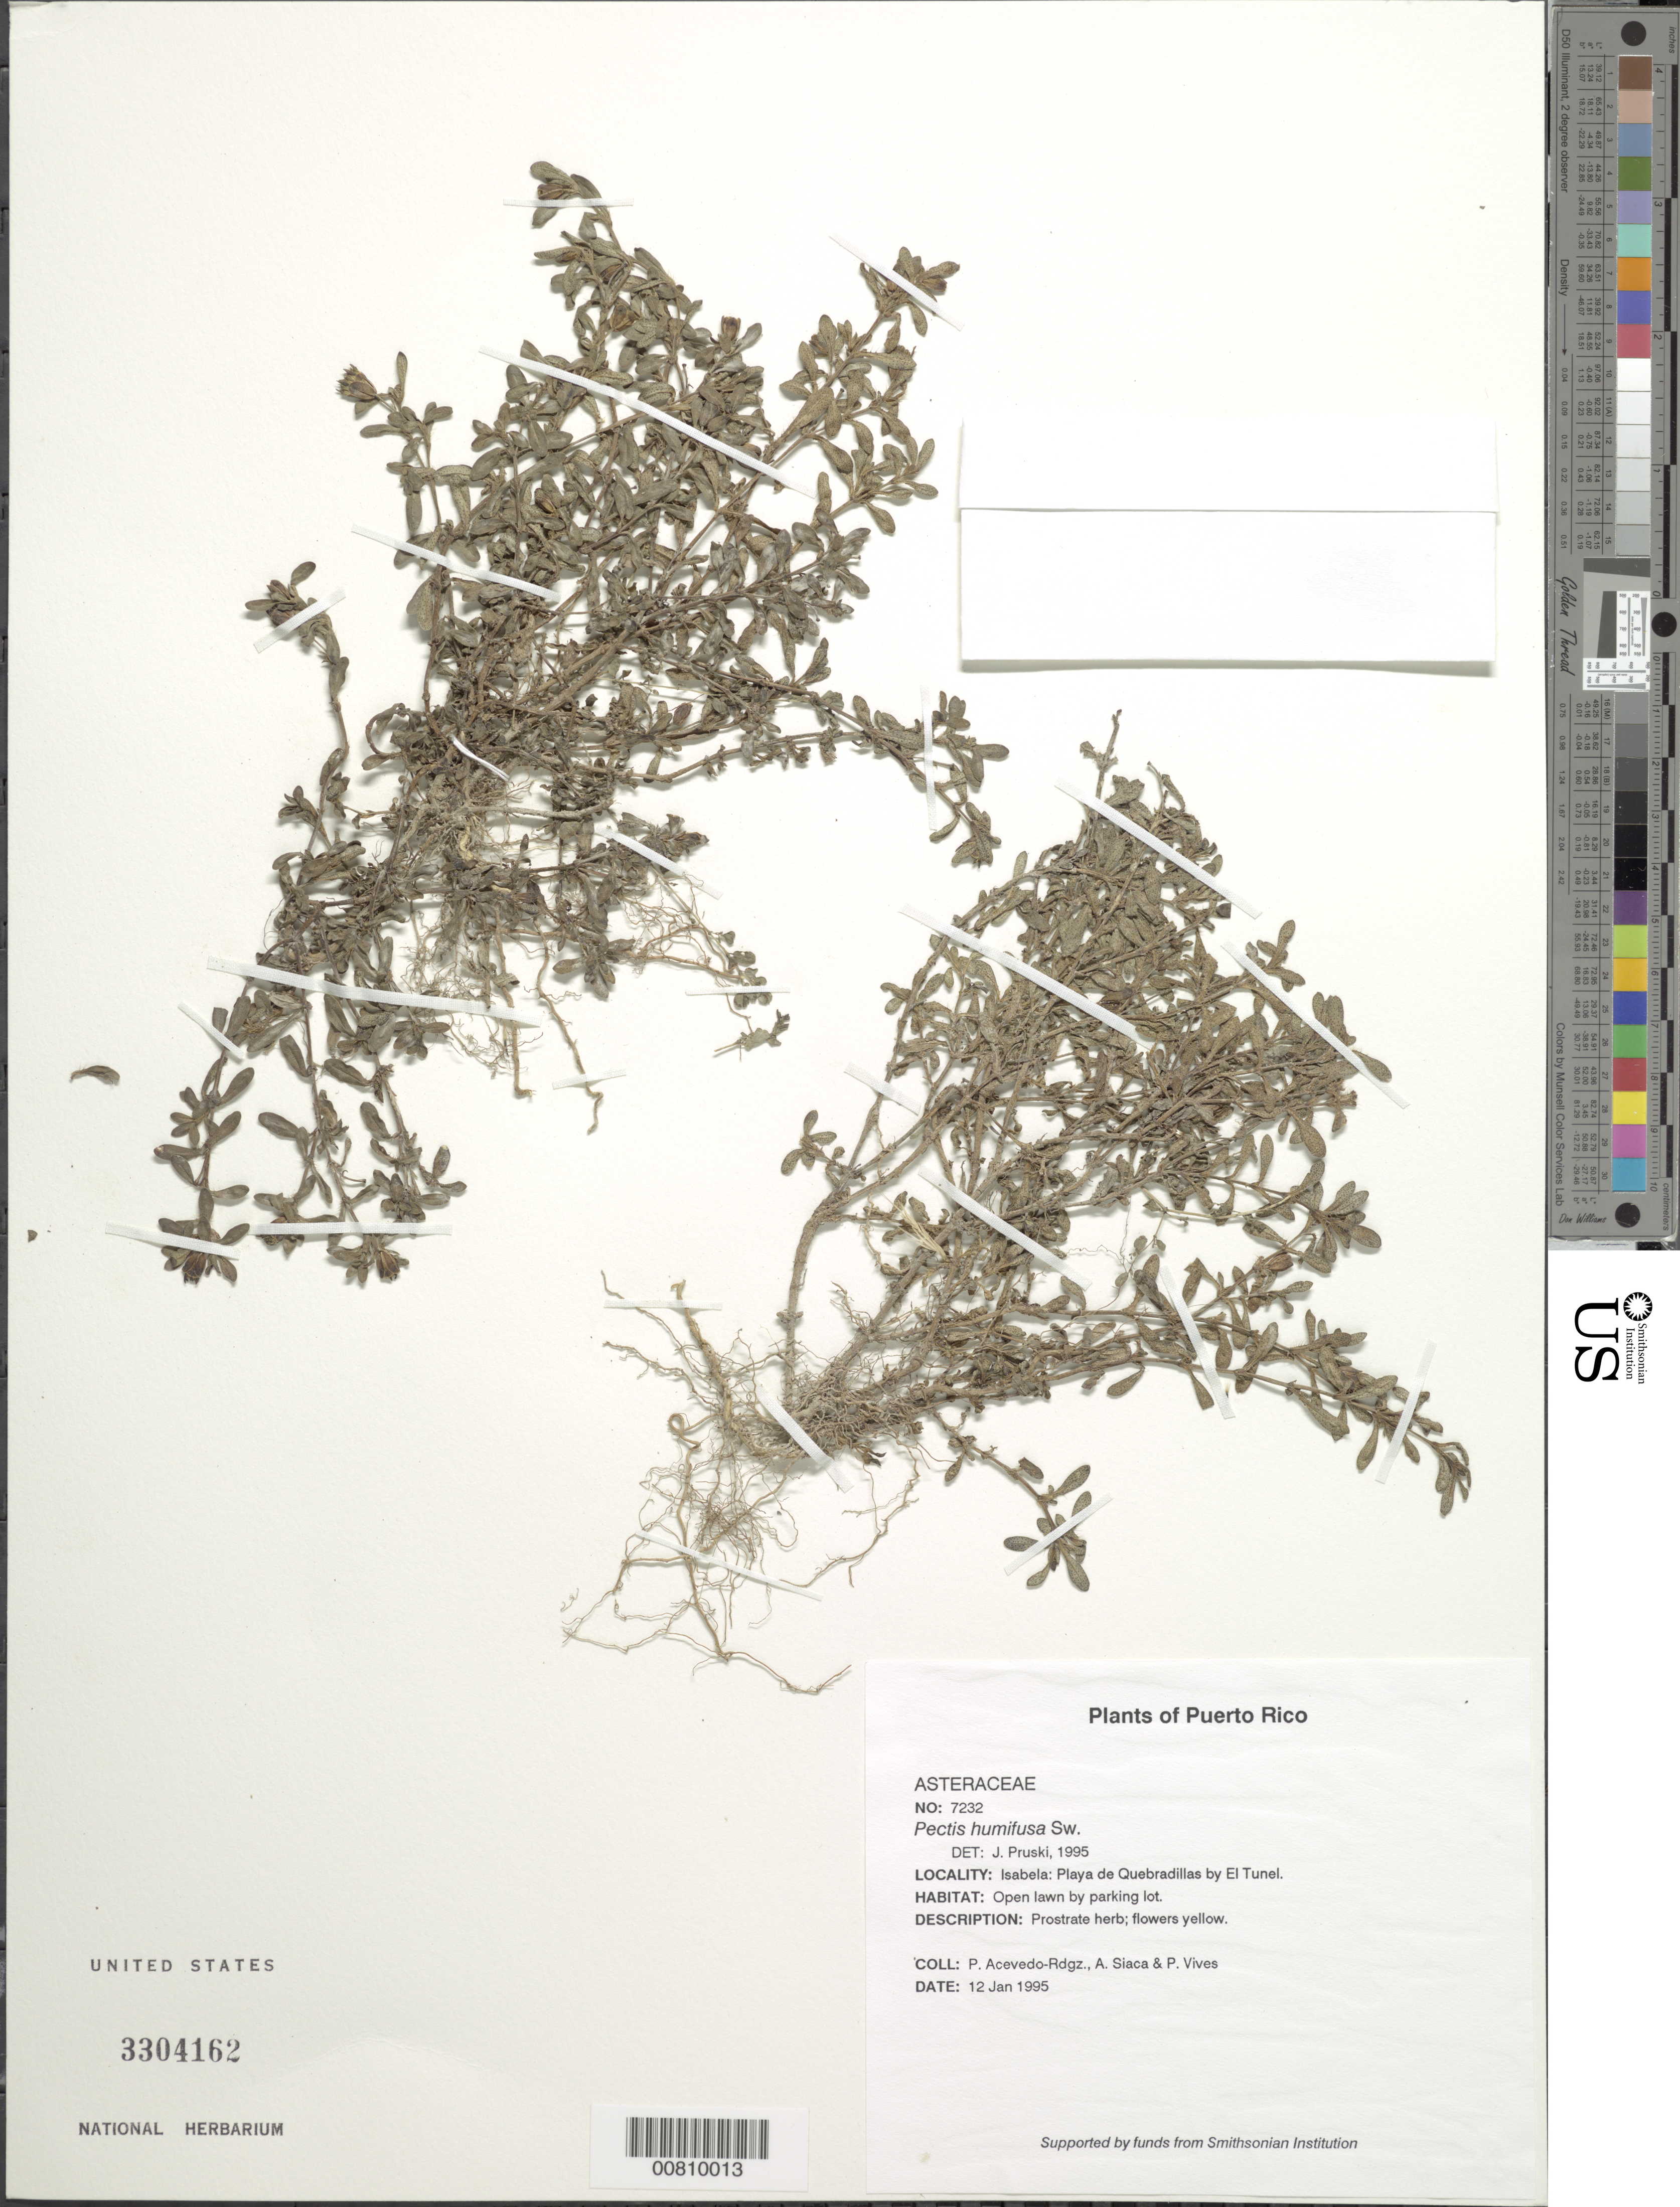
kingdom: Plantae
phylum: Tracheophyta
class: Magnoliopsida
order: Asterales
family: Asteraceae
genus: Pectis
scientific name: Pectis humifusa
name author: Sw.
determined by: Pruski, J. F.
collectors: P. Acevedo-Rodr., A. Siaca & P. Vives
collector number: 7232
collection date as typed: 12 Jan 1995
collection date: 1995-01-12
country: Puerto Rico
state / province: Isabela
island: Puerto Rico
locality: Isabela: Playa de Quebradillas by El Tunel.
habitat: Open lawn by parking lot.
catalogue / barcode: US 3304162